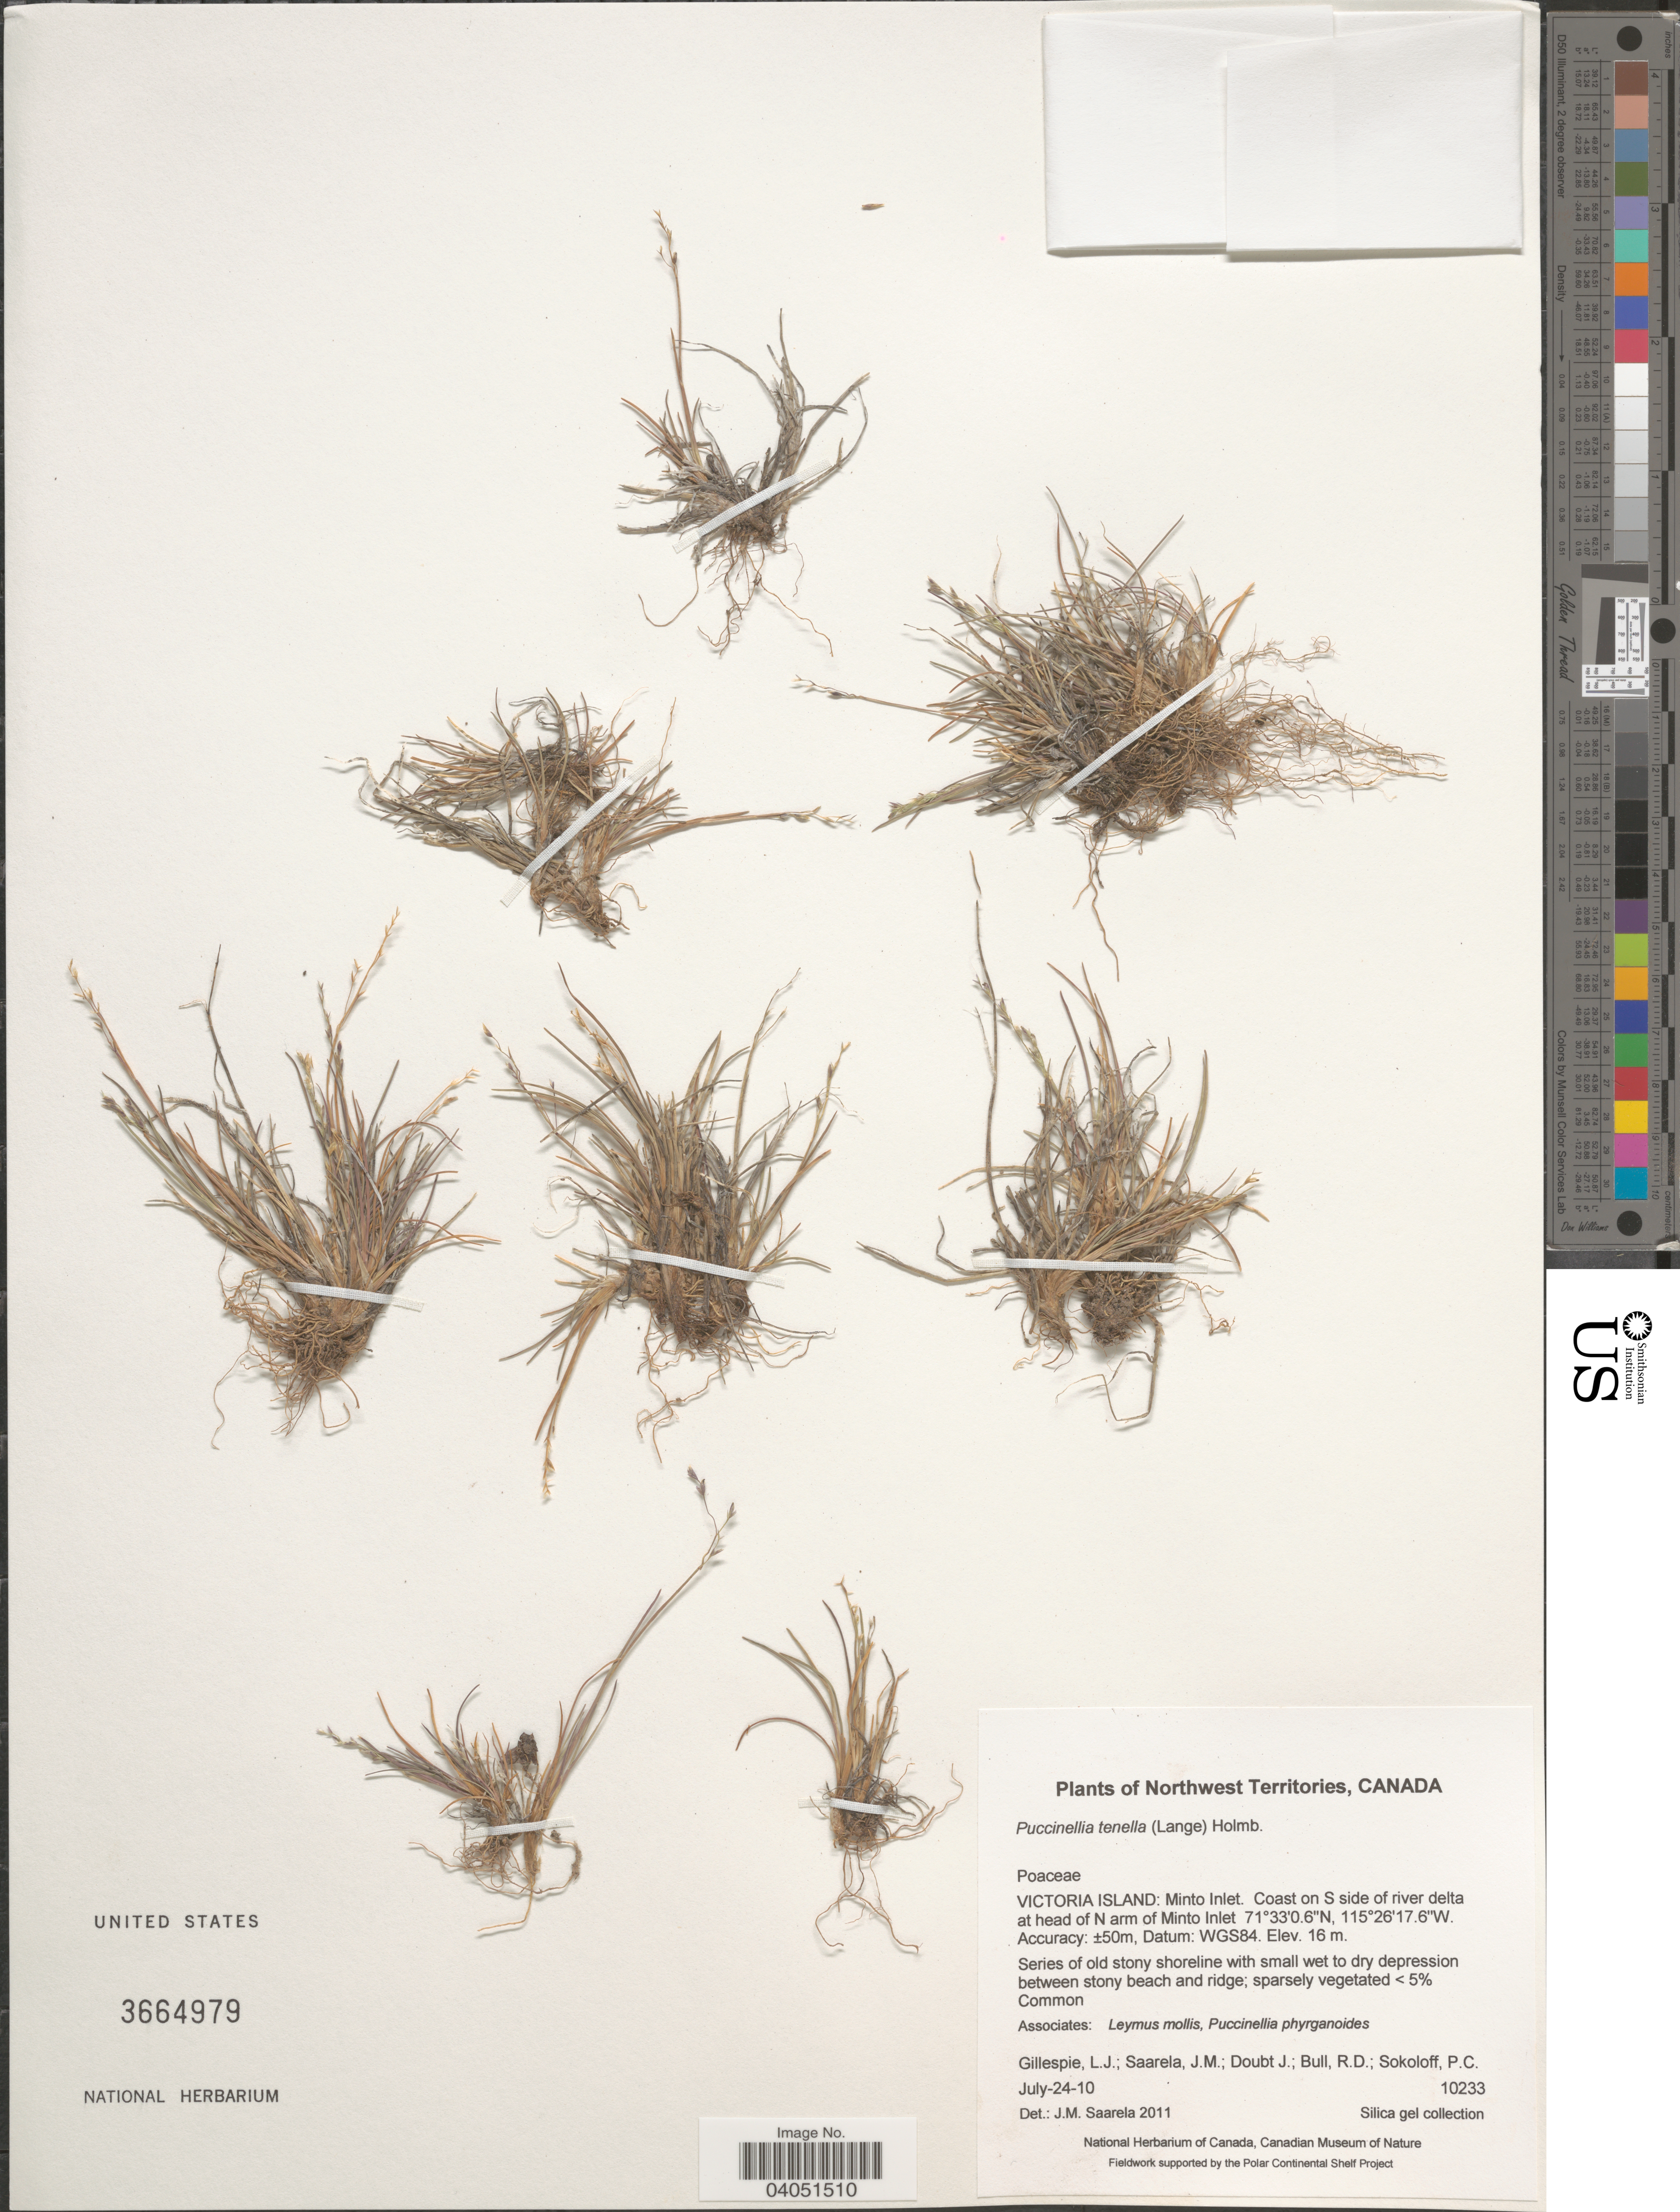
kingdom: Plantae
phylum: Tracheophyta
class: Liliopsida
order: Poales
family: Poaceae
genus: Puccinellia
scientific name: Puccinellia tenella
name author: (Lange) Holmb.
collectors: L. Gillespie, J. Saarela, J. Doubt, R. Bull & P. Sokoloff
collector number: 10233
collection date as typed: Transcribed d/m/y: 24/7/10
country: Canada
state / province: Northwest Territories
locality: Victoria Island: Minto Inlet. Coast on S side of river delta at head of N arm of Minto Inlet. WGS84.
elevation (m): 16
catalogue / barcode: US 3664979